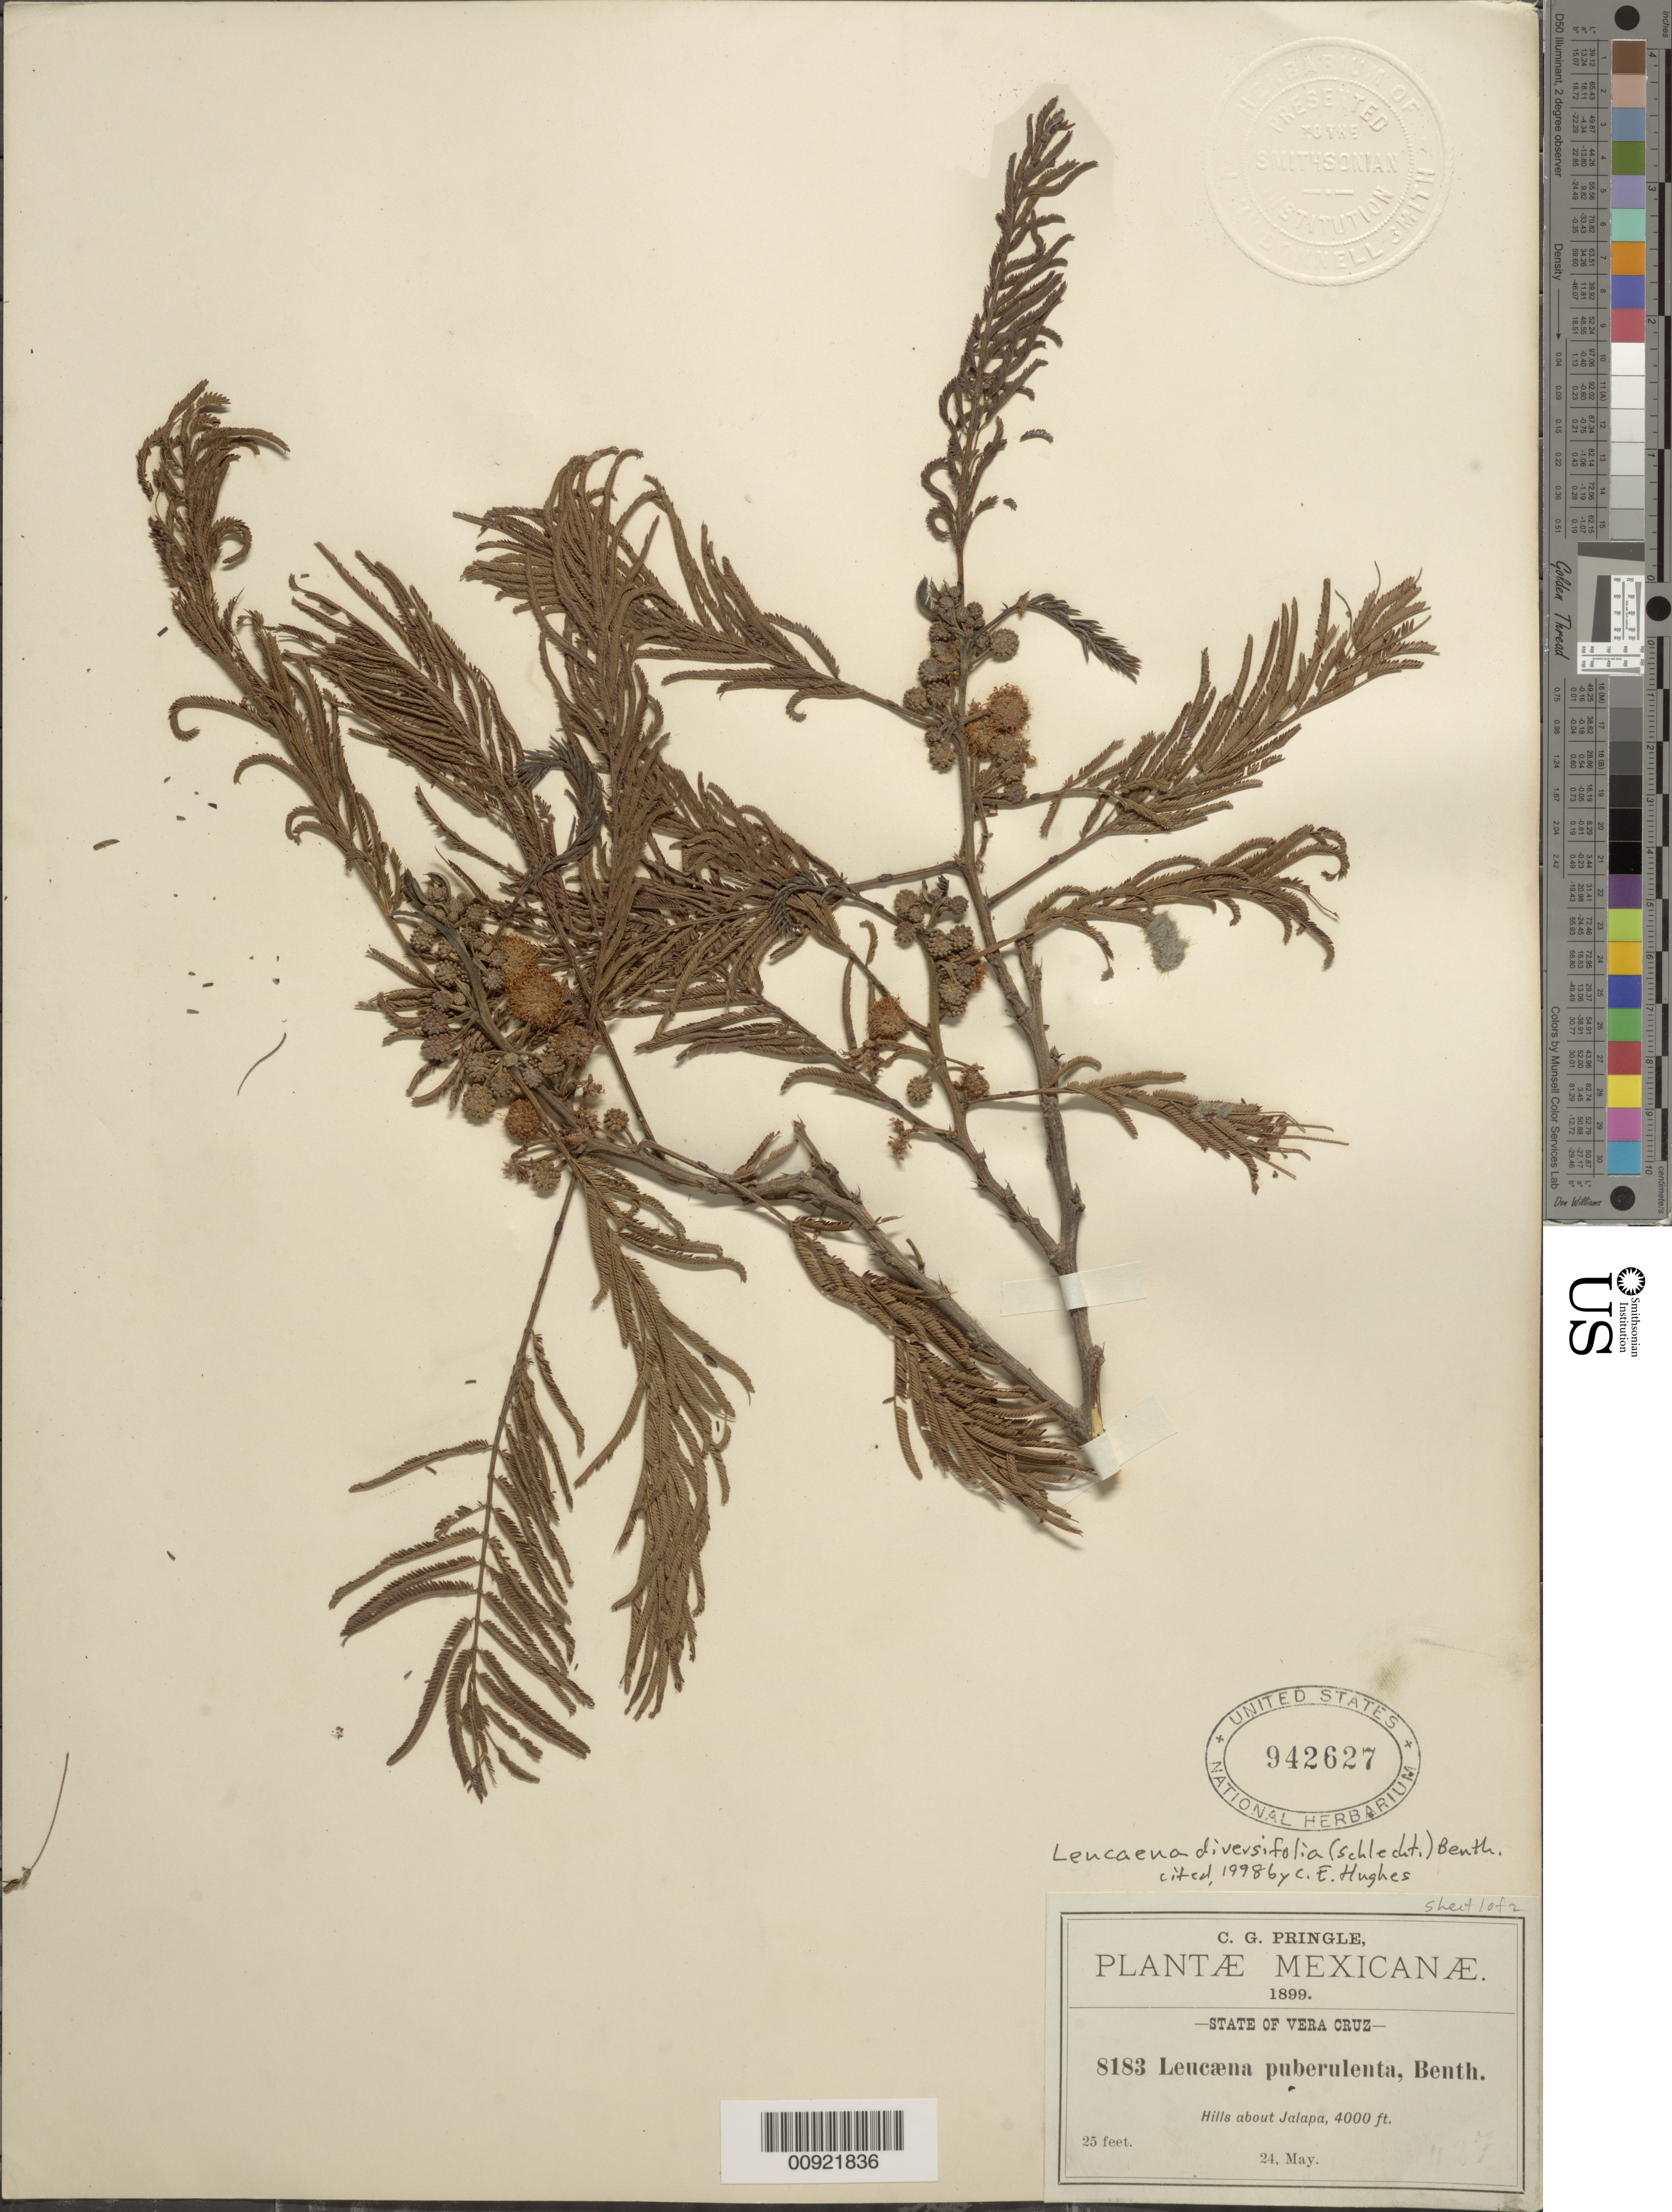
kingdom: Plantae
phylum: Tracheophyta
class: Magnoliopsida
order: Fabales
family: Fabaceae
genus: Leucaena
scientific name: Leucaena diversifolia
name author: (Schltdl.) Benth.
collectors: C. G. Pringle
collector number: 8183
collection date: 1899-05-24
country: Mexico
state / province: Veracruz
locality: State of Vera Cruz, Hills about Jalapa,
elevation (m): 1219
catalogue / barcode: US 942627